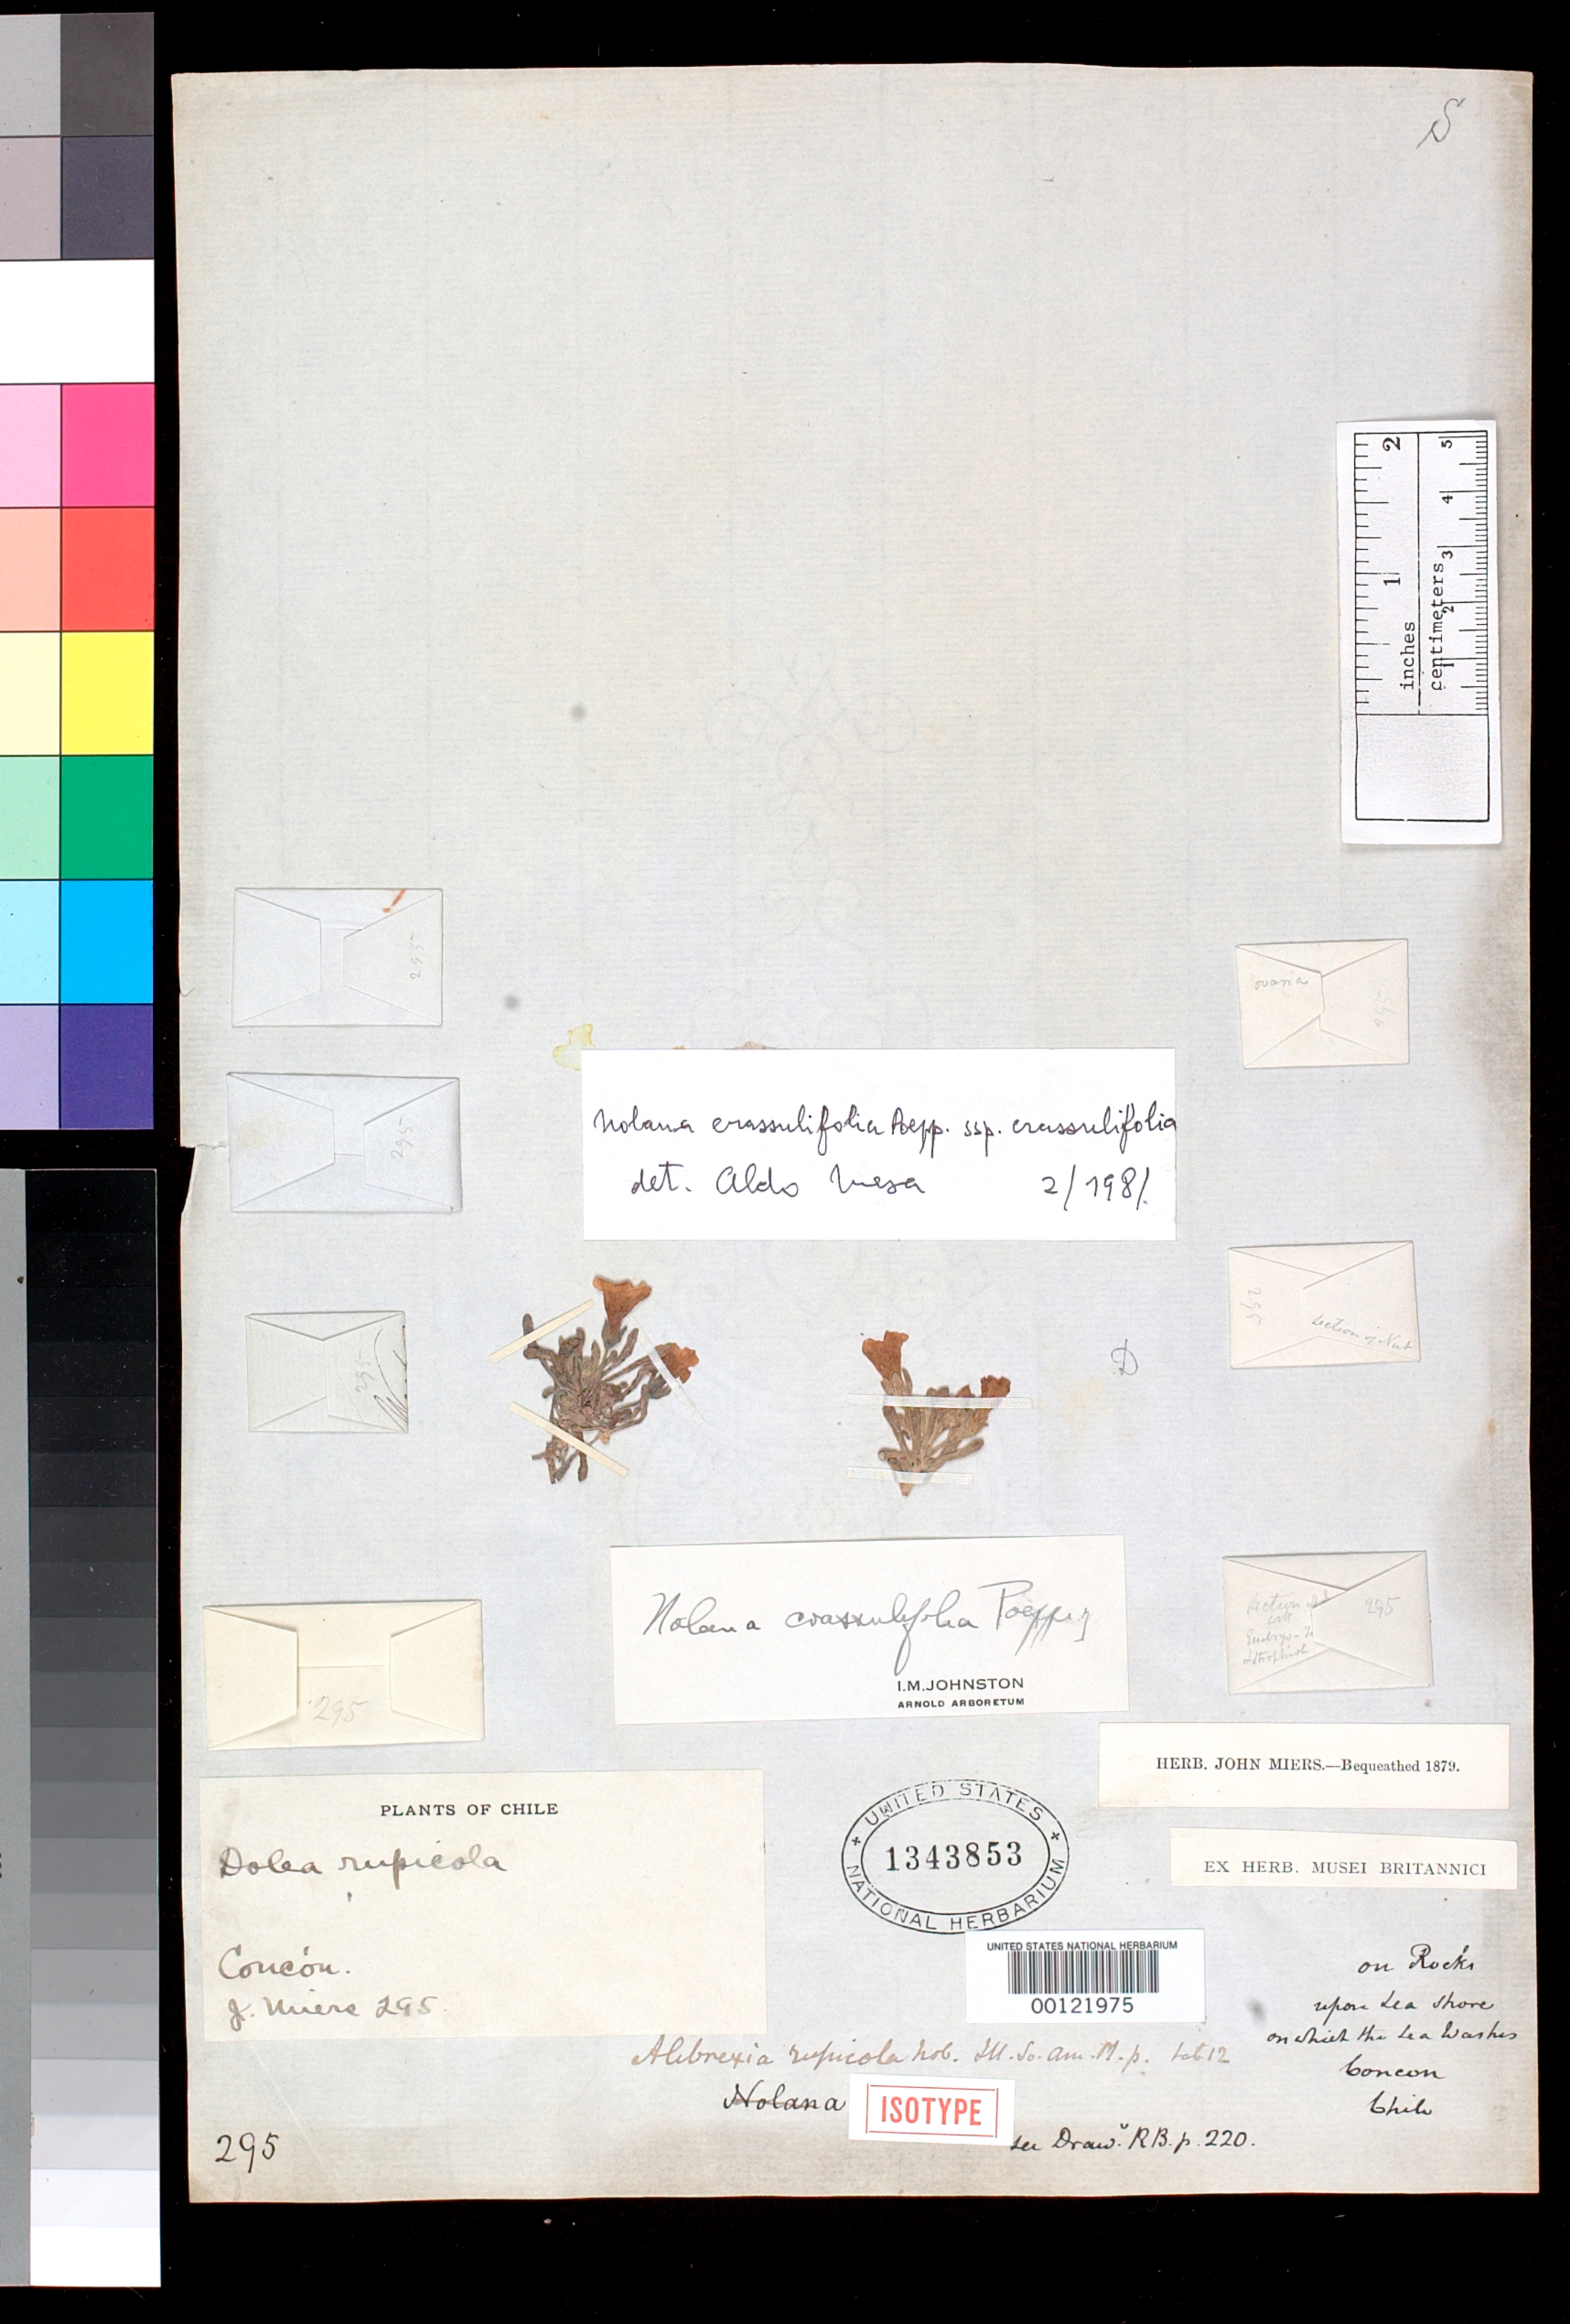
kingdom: Plantae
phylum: Tracheophyta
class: Magnoliopsida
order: Solanales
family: Solanaceae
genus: Alibrexia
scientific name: Alibrexia rupicola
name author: Miers in Hook. f.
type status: Isotype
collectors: J. Miers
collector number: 295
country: Chile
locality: Concon.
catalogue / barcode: US 1343853